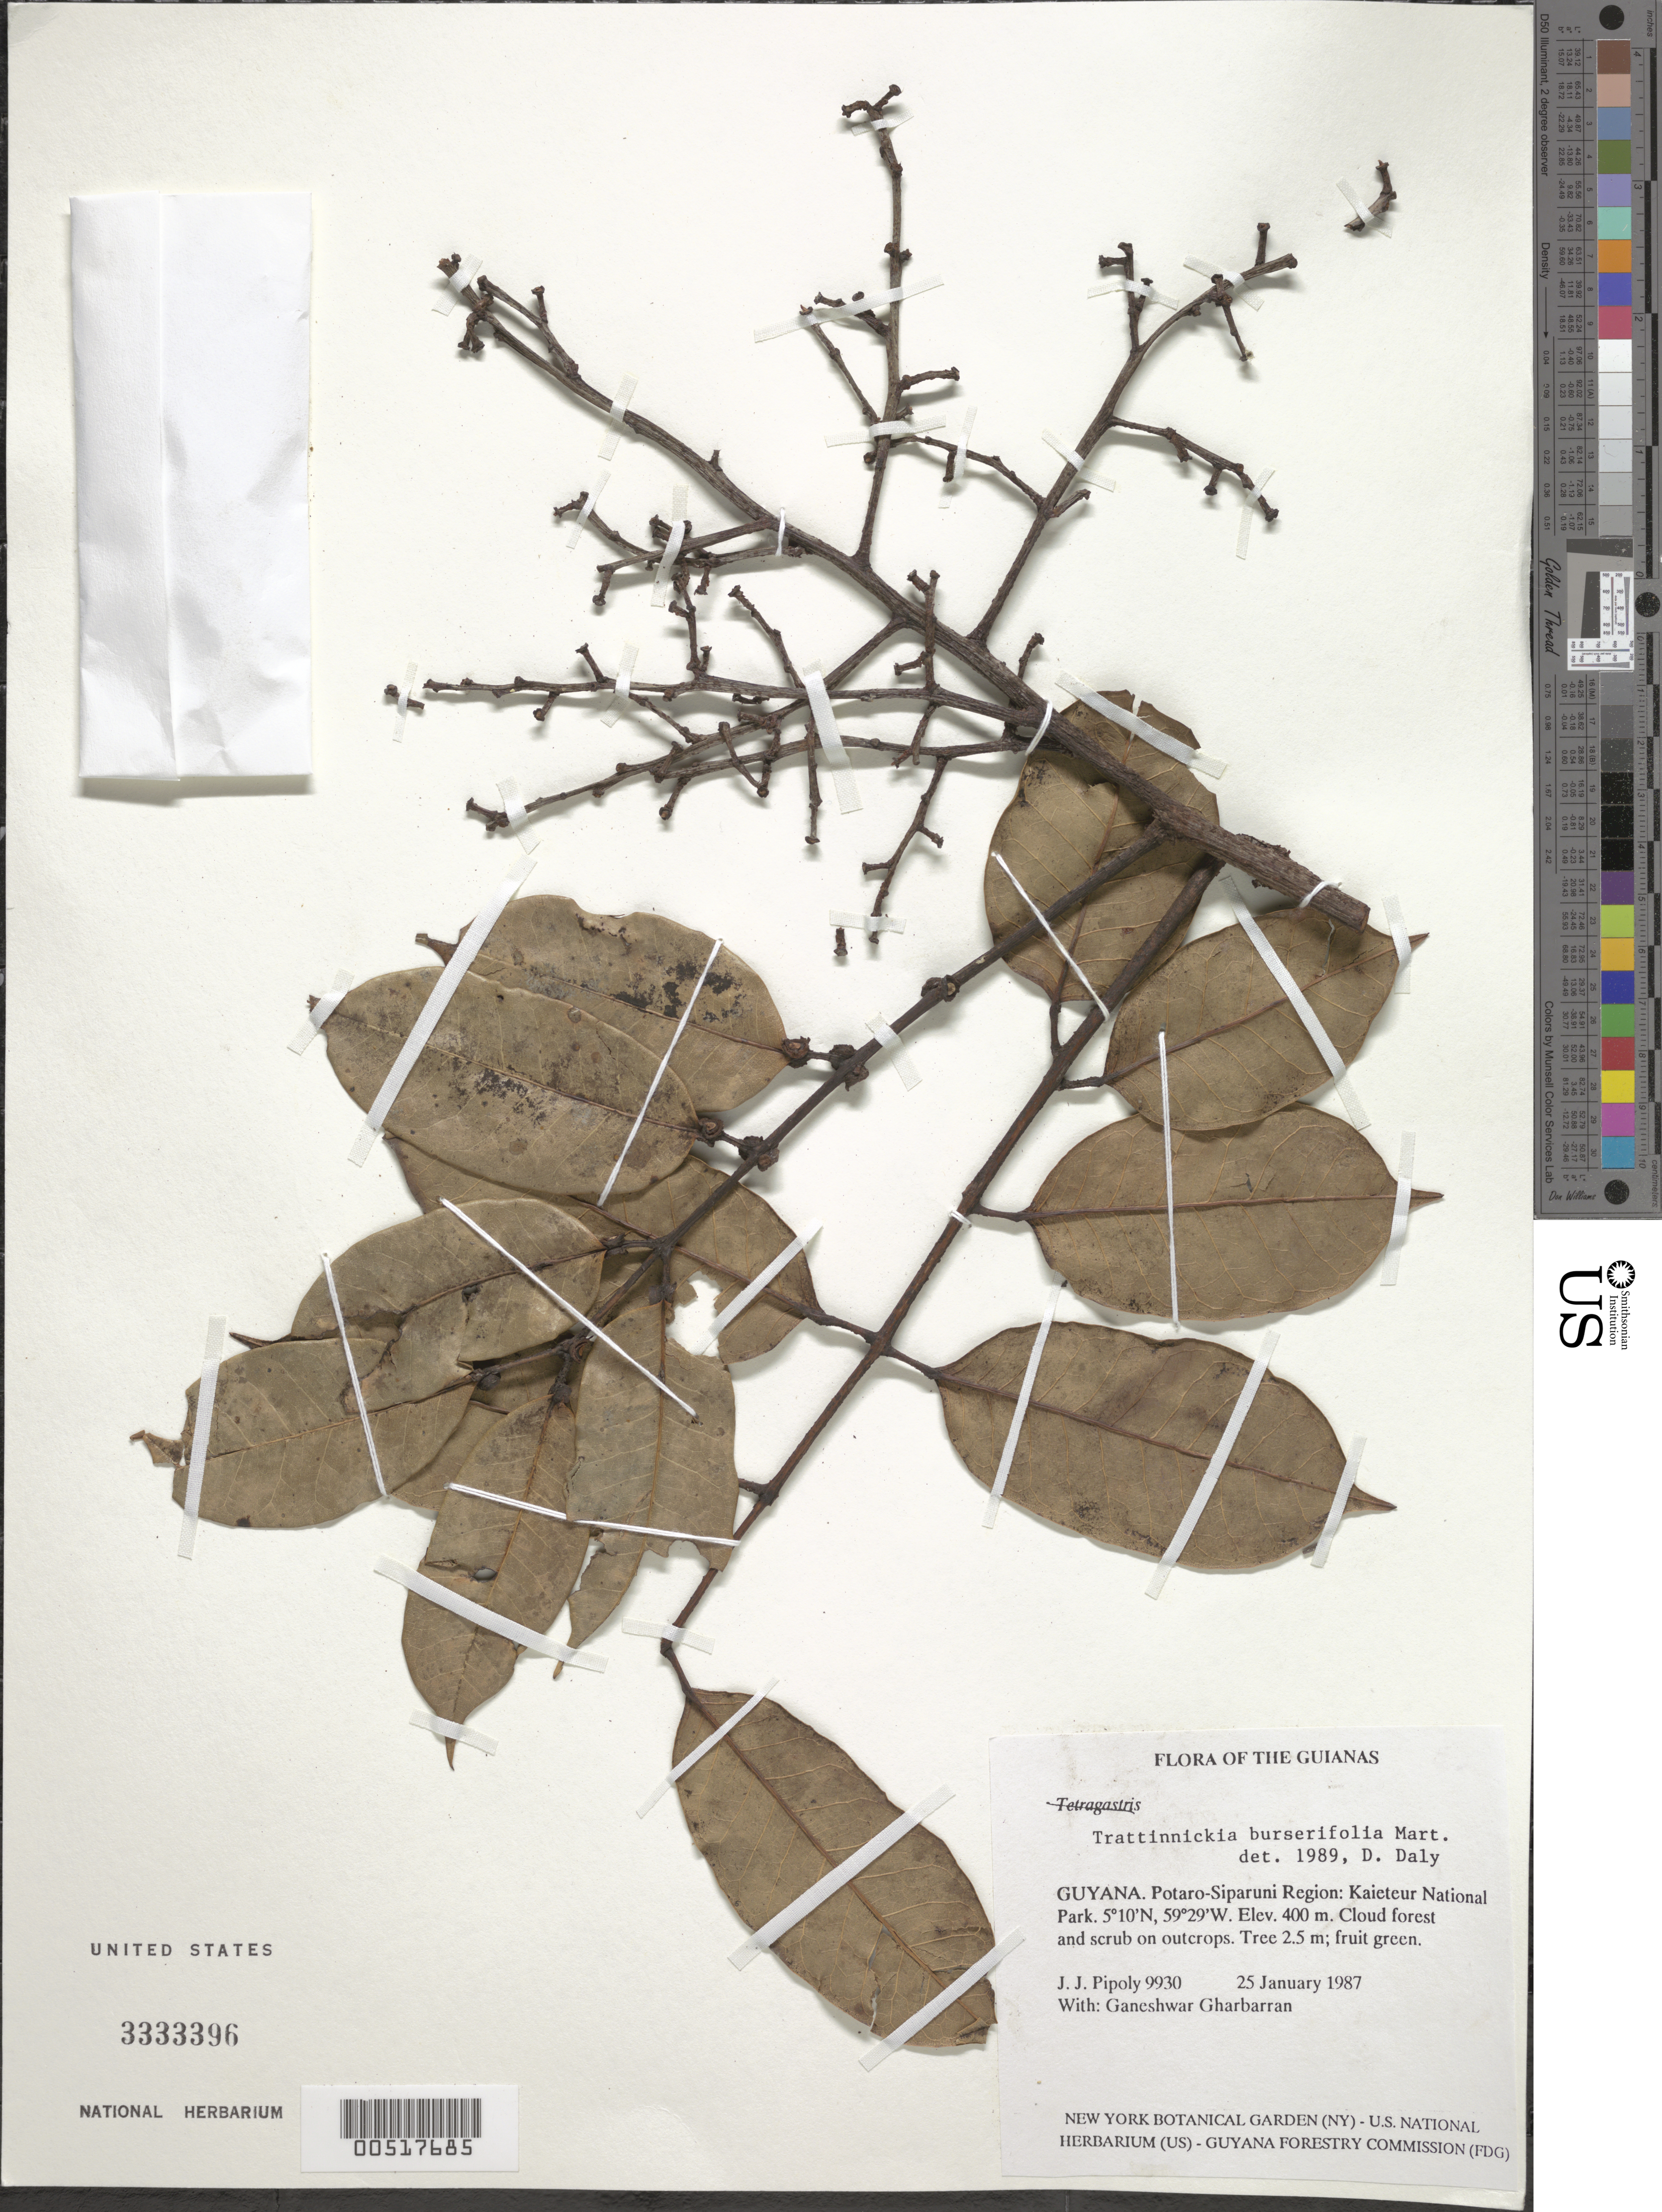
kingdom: Plantae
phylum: Tracheophyta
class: Magnoliopsida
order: Sapindales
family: Burseraceae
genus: Trattinnickia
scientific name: Trattinnickia burserifolia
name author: Mart.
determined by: Daly, D. C.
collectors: J. J. Pipoly & G. Gharbarran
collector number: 9930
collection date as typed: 25 January 1987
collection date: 1987-01-25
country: Guyana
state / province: Potaro-Siparuni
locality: Kaieteur National Park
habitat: Cloud forest and scrub on outcrops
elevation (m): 400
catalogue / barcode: US 3333396